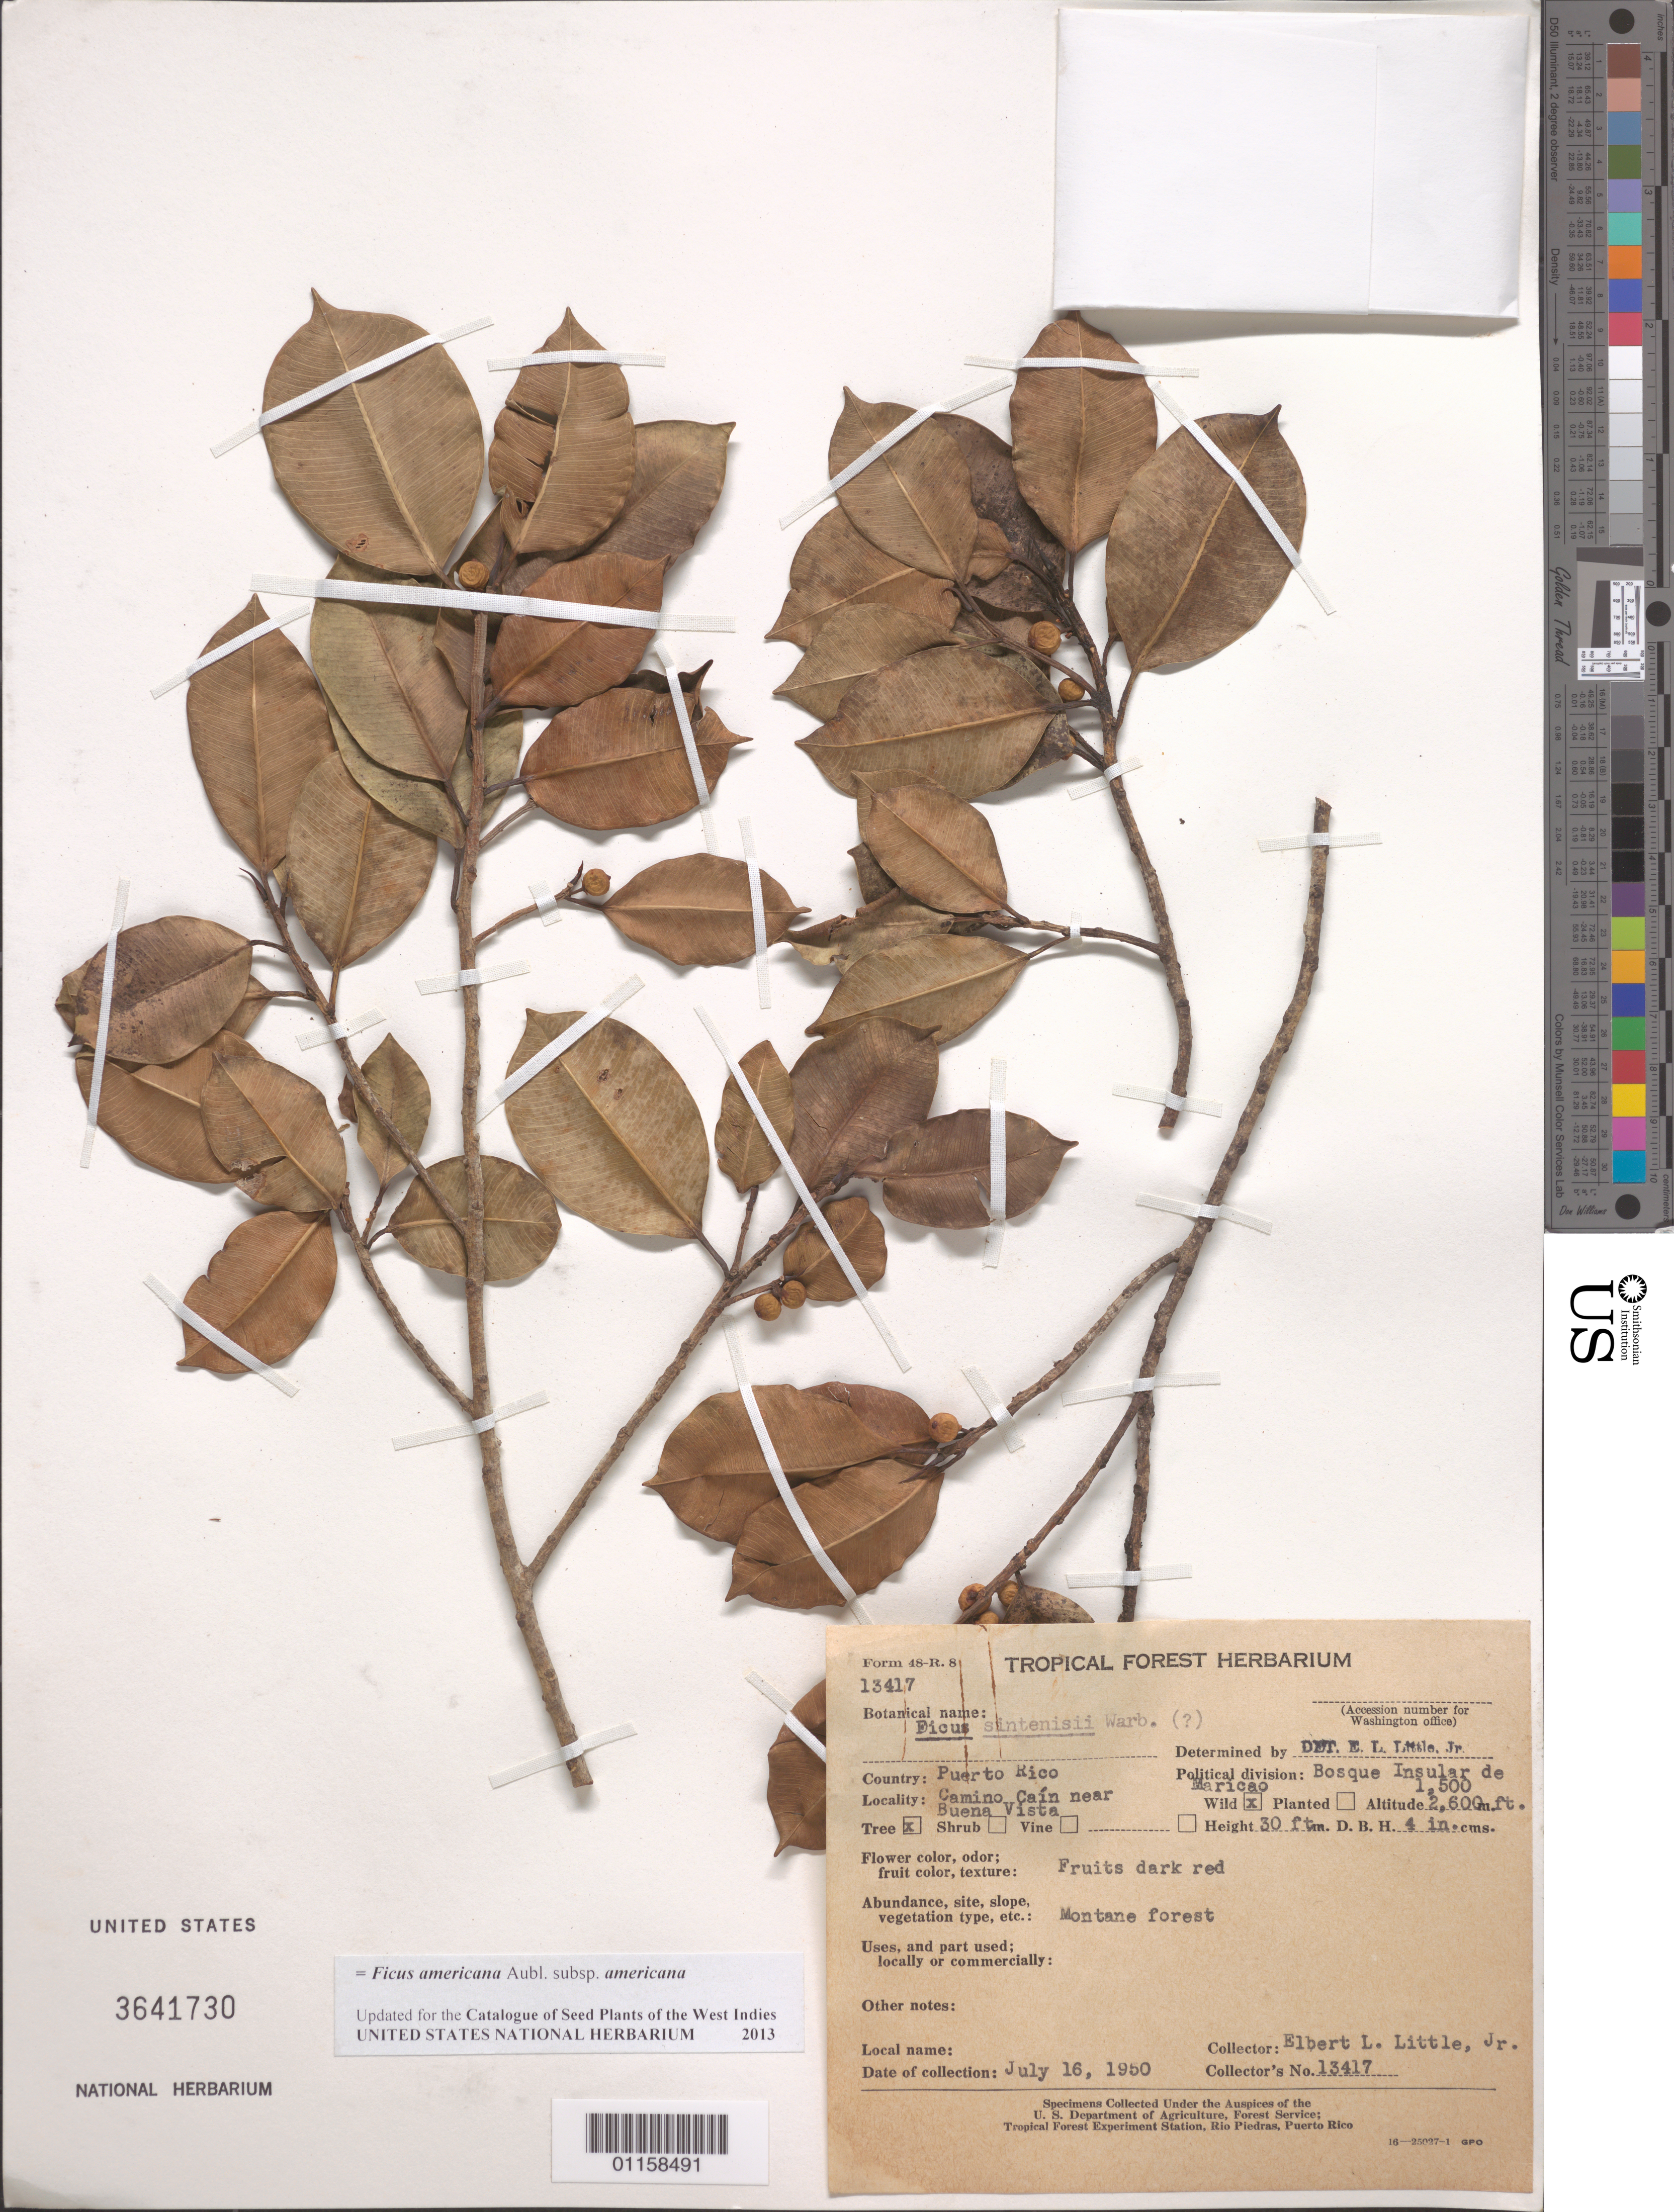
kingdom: Plantae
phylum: Tracheophyta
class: Magnoliopsida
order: Rosales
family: Moraceae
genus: Ficus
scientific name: Ficus americana subsp. americana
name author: Aubl.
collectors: E. L. Little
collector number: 13417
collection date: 1950-07-16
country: Puerto Rico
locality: Bosque Insular de Maricao; Camino Caín, near Buena Vista.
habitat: Montane forest.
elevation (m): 457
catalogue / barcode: US 3641730